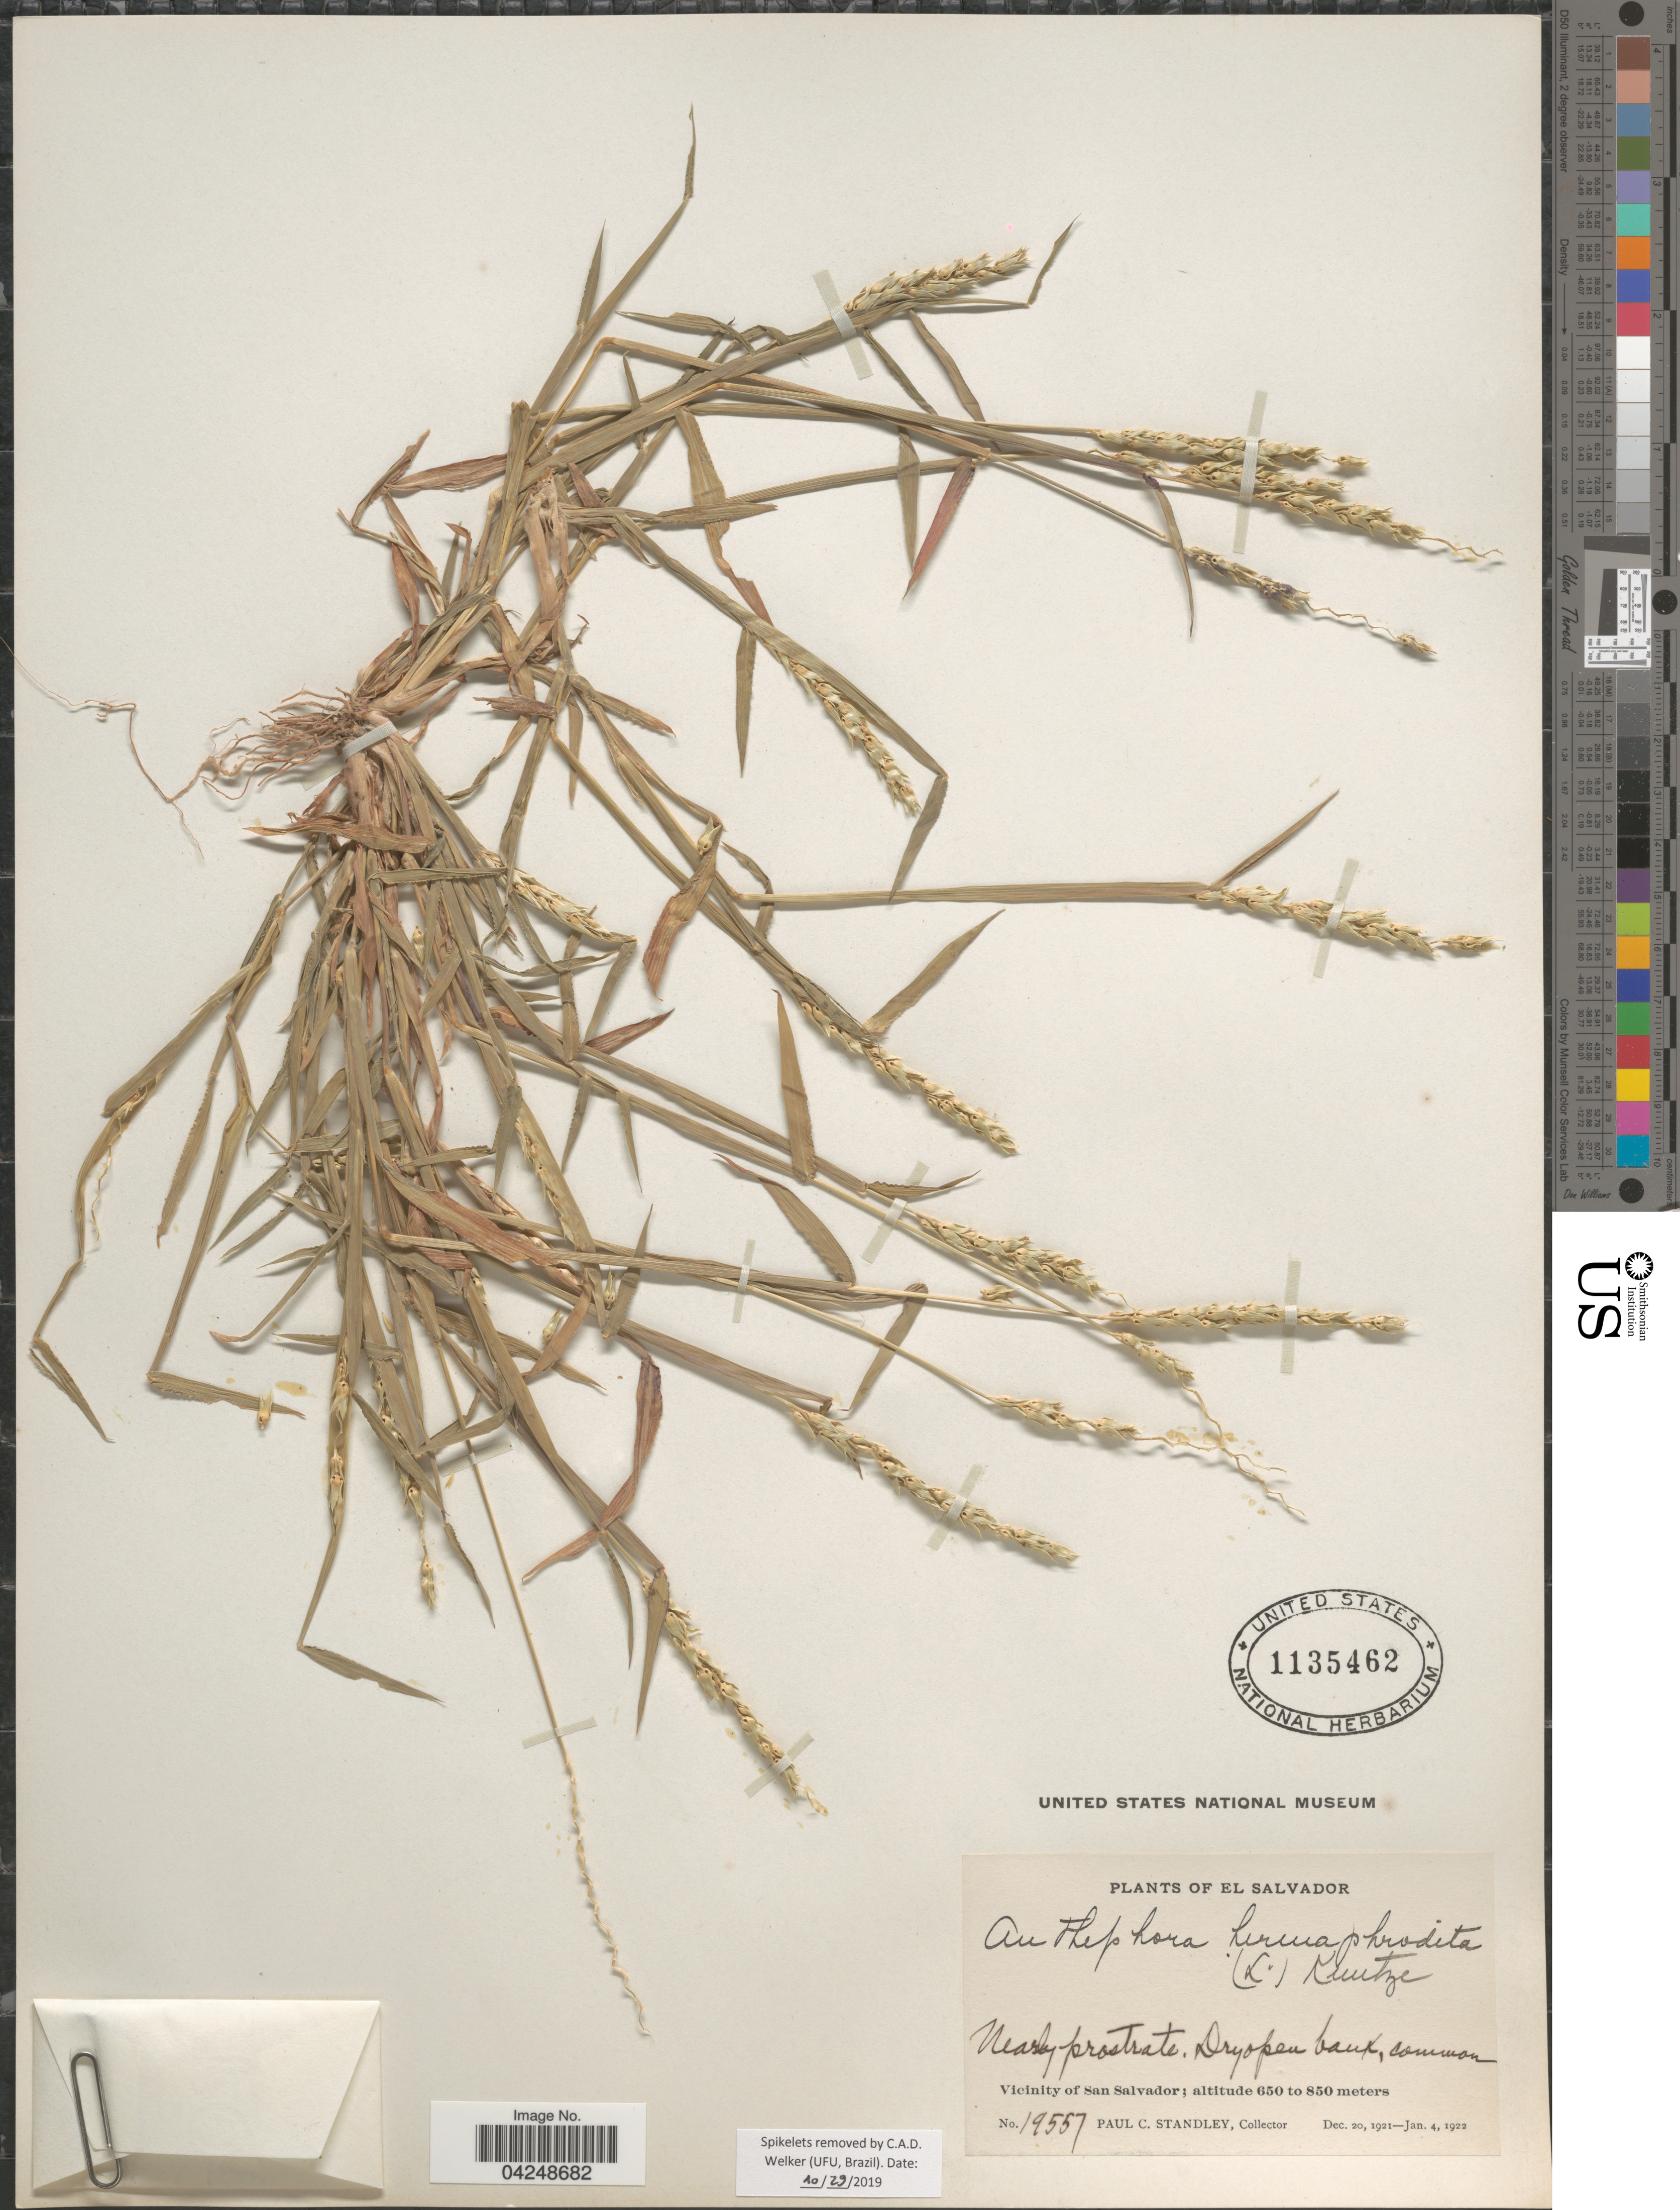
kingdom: Plantae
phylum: Tracheophyta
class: Liliopsida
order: Poales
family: Poaceae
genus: Anthephora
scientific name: Anthephora hermaphrodita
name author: (L.) Kuntze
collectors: P. C. Standley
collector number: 19557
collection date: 1921-12-20/1922-01-04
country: El Salvador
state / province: San Salvador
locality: Vicinity of San Salvador.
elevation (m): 650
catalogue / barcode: US 1135462